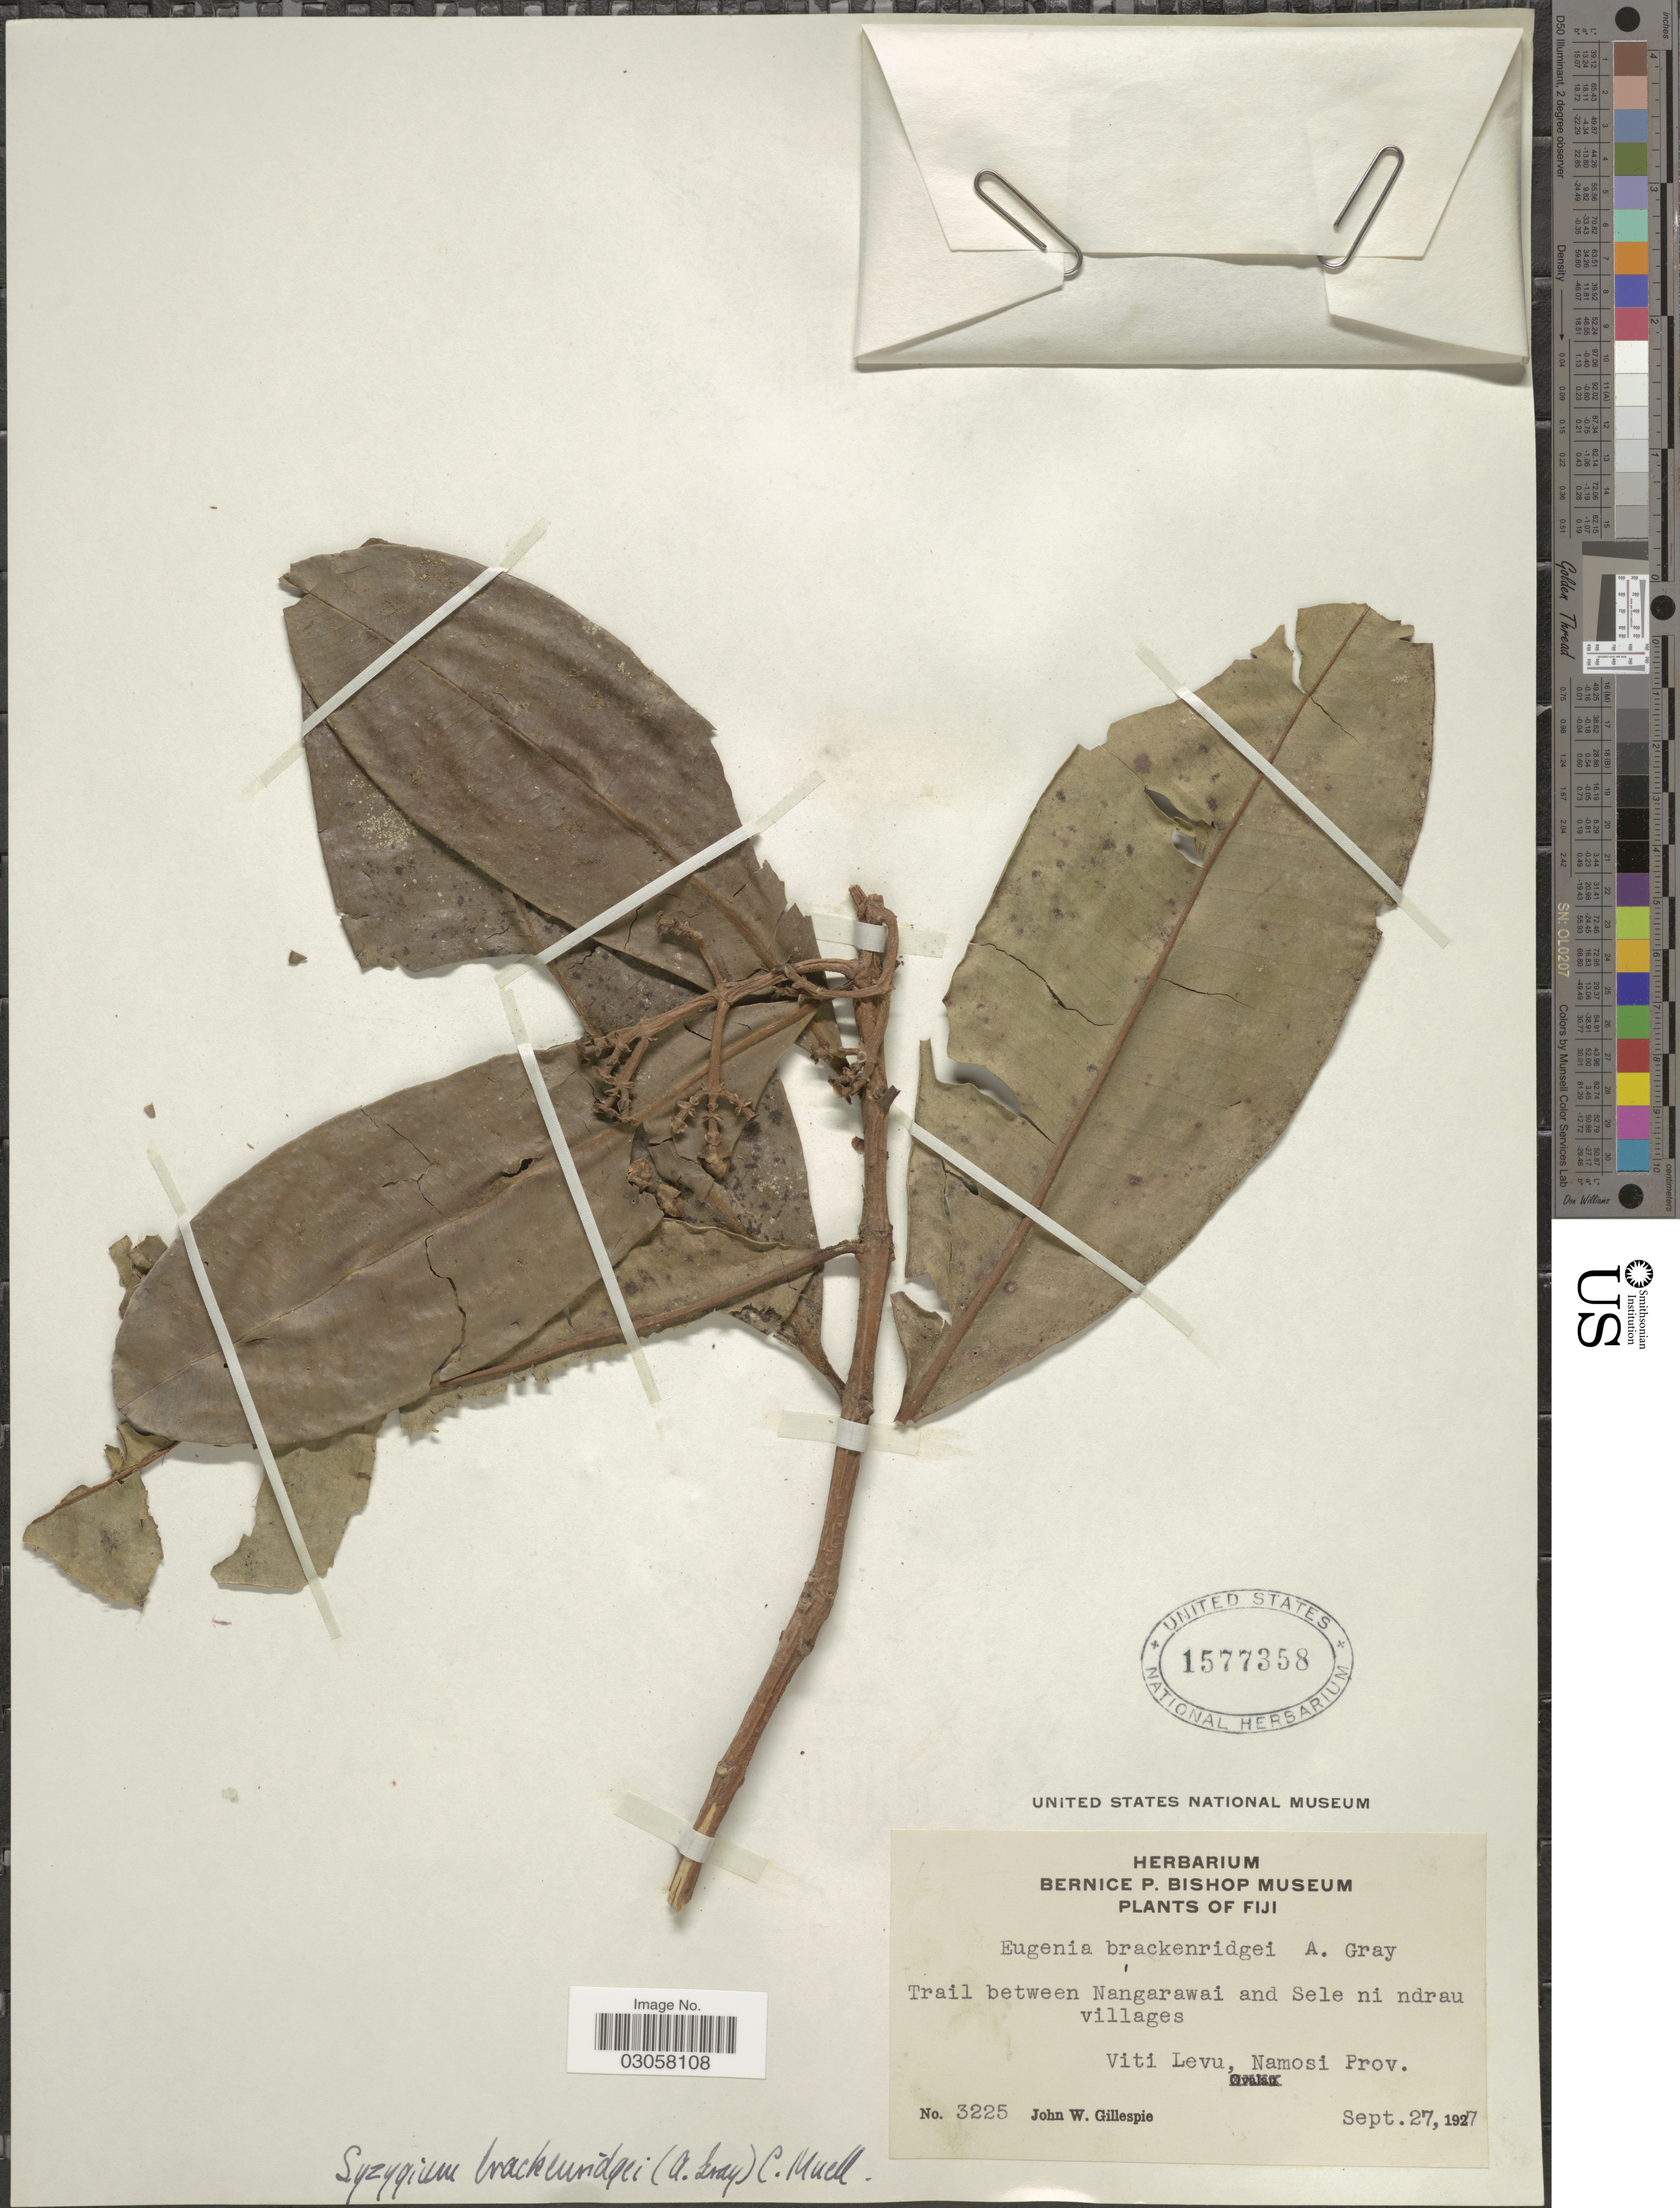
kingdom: Plantae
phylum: Tracheophyta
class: Magnoliopsida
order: Myrtales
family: Myrtaceae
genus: Syzygium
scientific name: Syzygium brackenridgei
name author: (A. Gray) Müll. Stuttg.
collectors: J. W. Gillespie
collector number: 3225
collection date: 1927-09-27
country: Fiji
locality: Trail between Nangarawai and Sele ni ndrau villages. Viti Levu, Namosi Prov.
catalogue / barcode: US 1577358